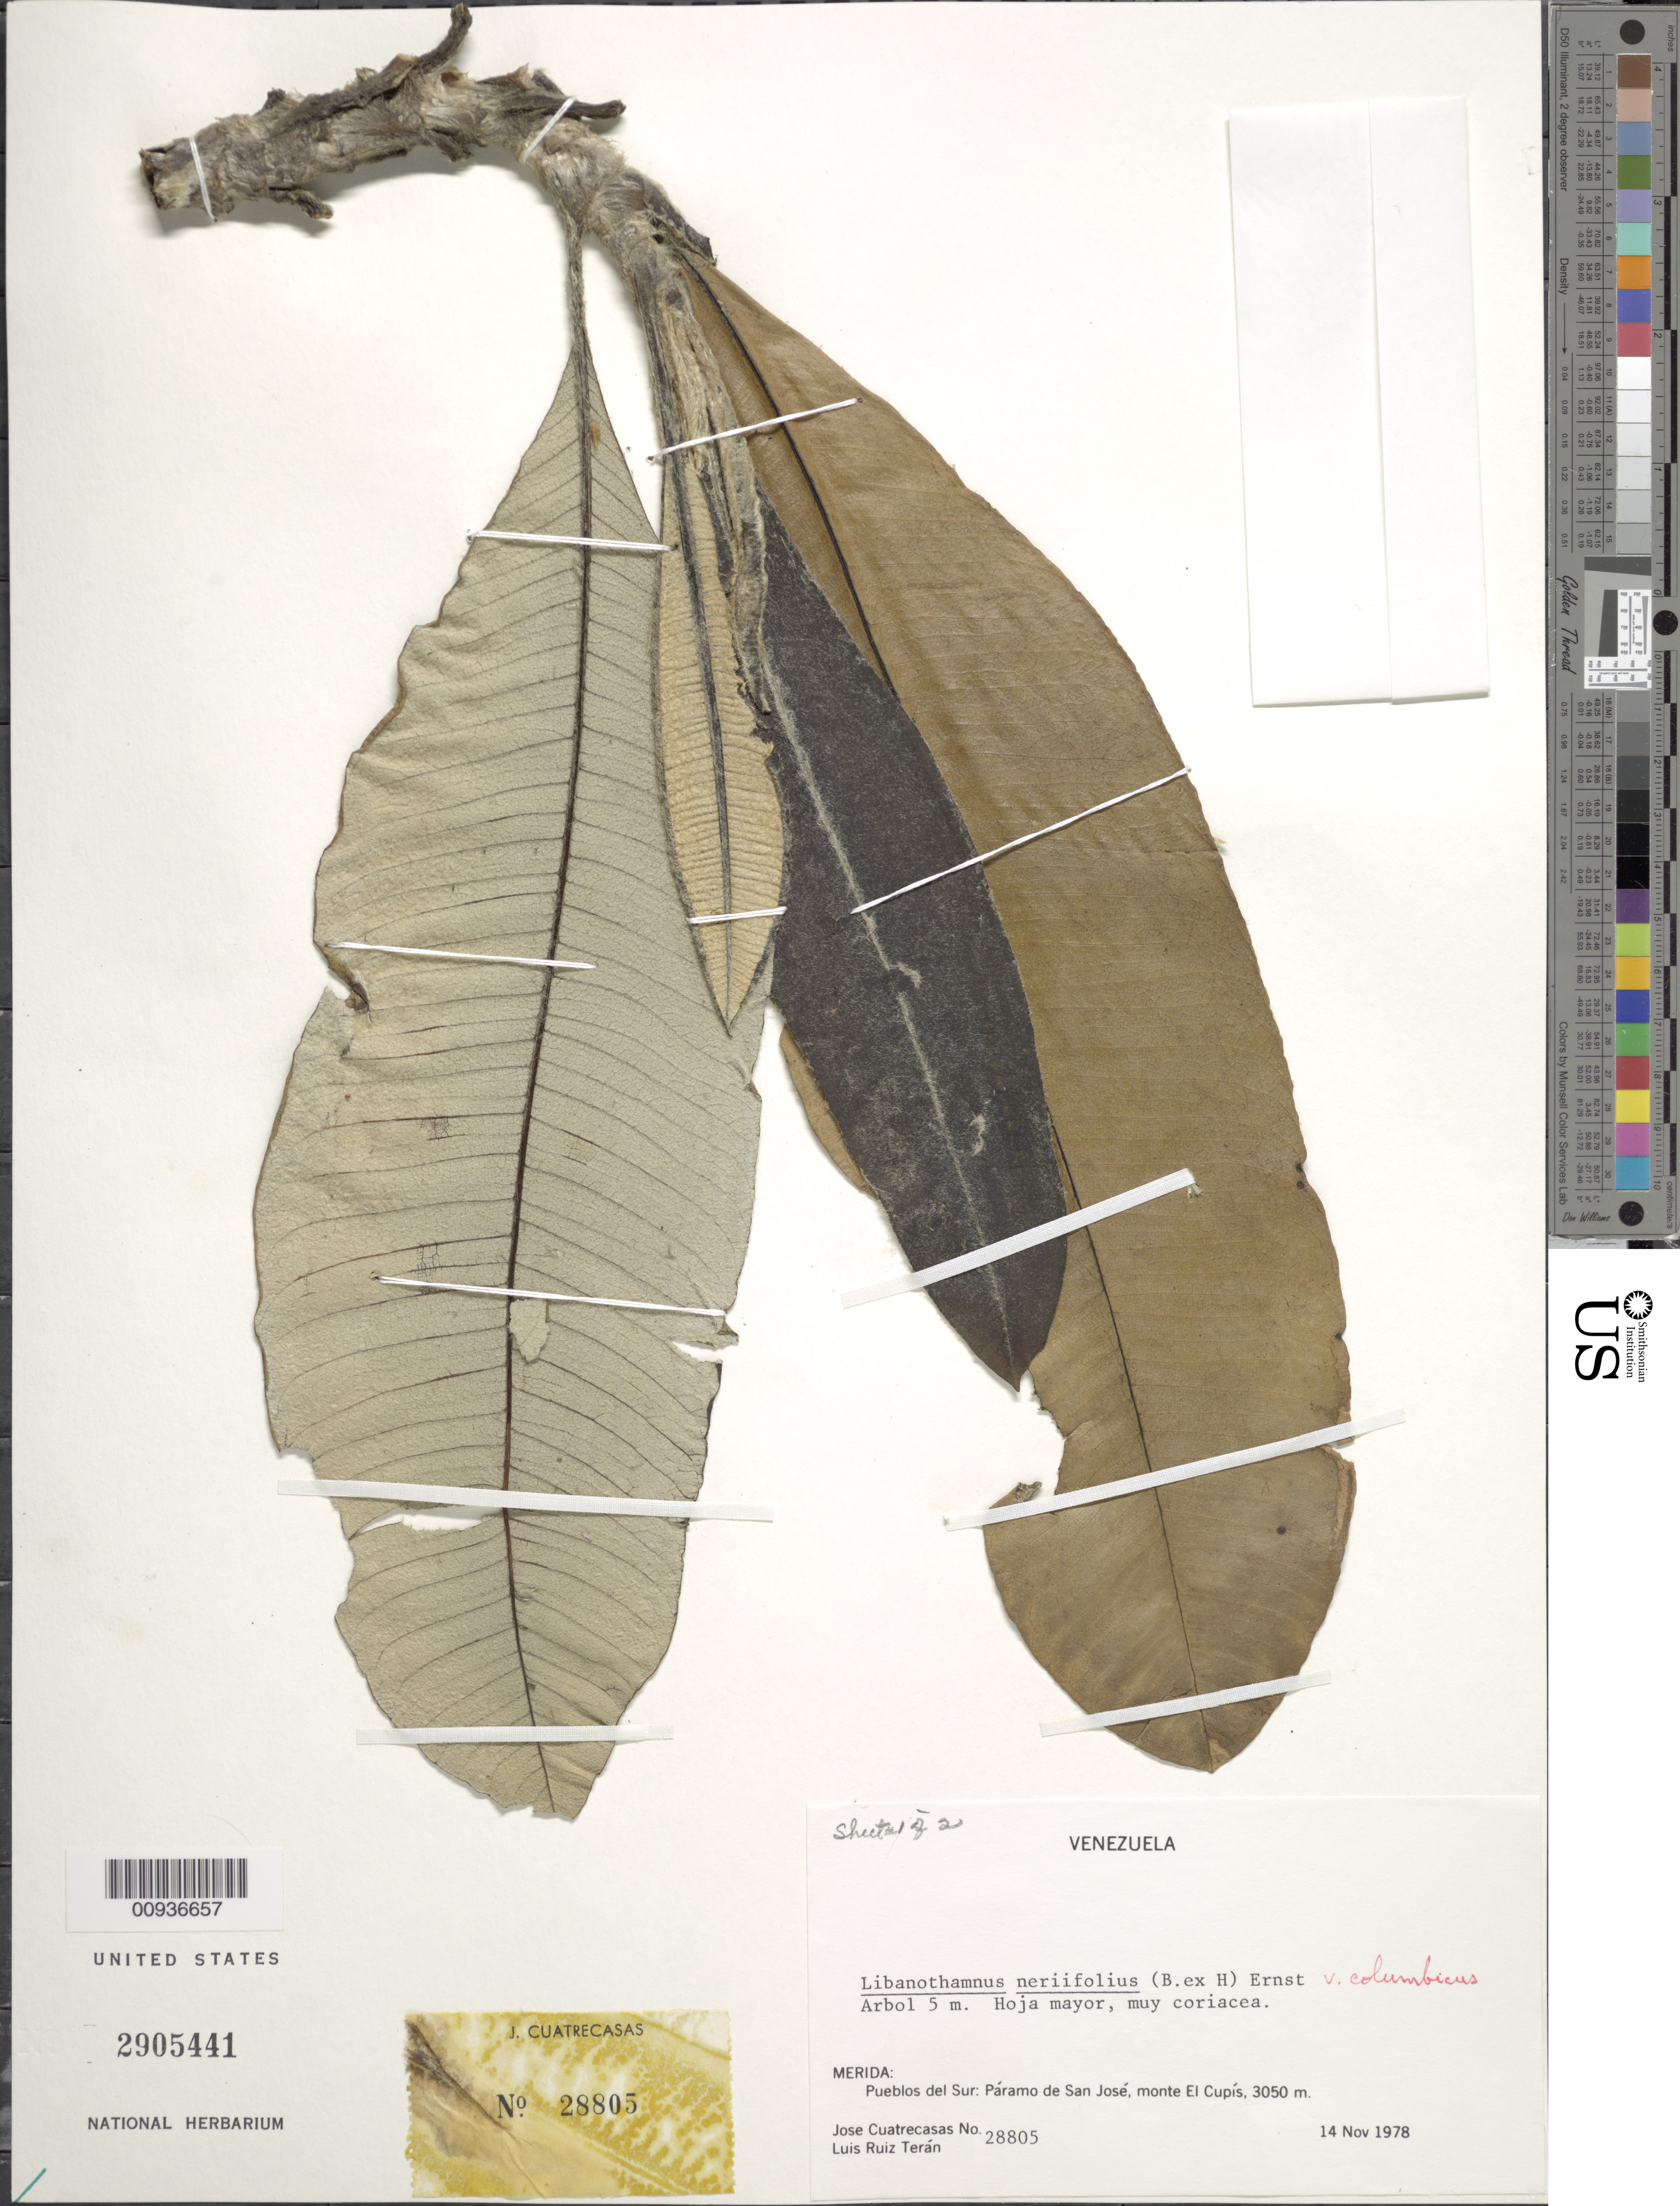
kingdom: Plantae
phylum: Tracheophyta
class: Magnoliopsida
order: Asterales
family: Asteraceae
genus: Libanothamnus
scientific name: Libanothamnus neriifolius var. columbicus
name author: (Cuatrec.) Cuatrec.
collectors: J. Cuatrecasas & L. E. Ruíz-Terán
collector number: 28805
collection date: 1978-11-14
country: Venezuela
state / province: Mérida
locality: Páramo de San José. Pueblos del Sur: monte El Cupís.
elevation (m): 3050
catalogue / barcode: US 2905441